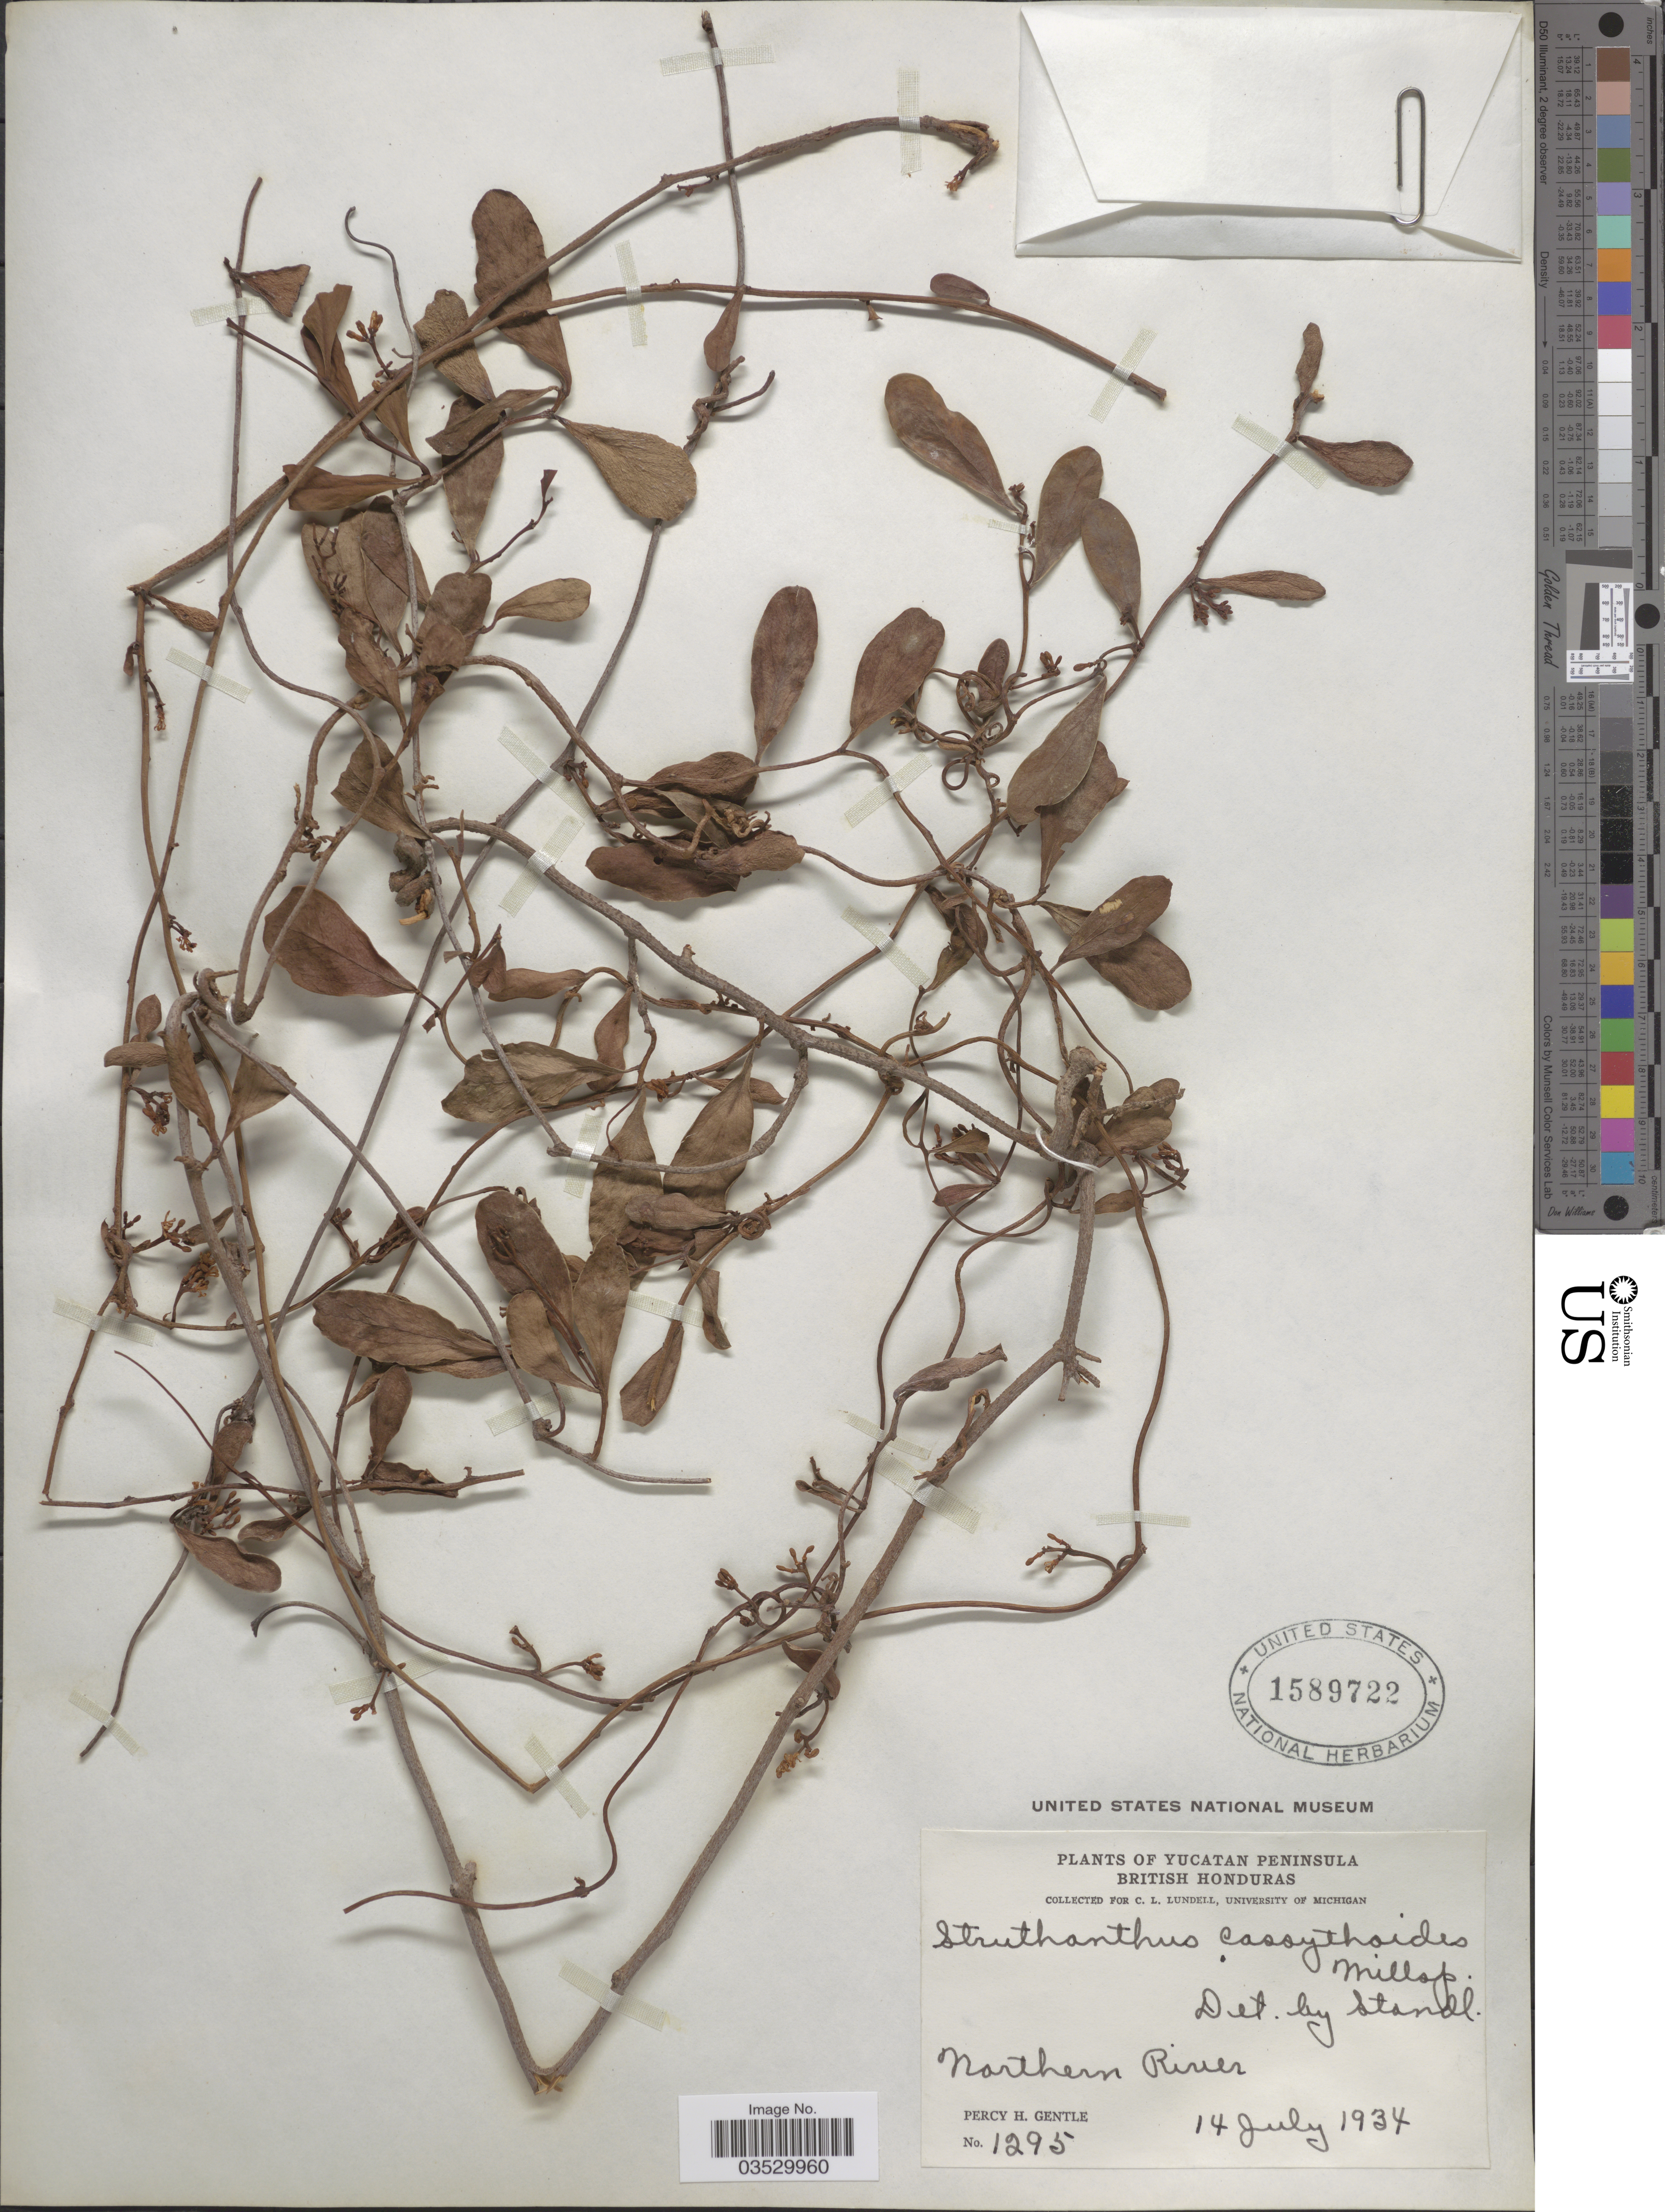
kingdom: Plantae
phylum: Tracheophyta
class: Magnoliopsida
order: Santalales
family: Loranthaceae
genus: Struthanthus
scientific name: Struthanthus cassythoides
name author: Standl.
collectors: P. H. Gentle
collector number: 1295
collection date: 1934-07-14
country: Belize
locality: Yucatan Peninsula. British Honduras. Northern River.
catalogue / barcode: US 1589722